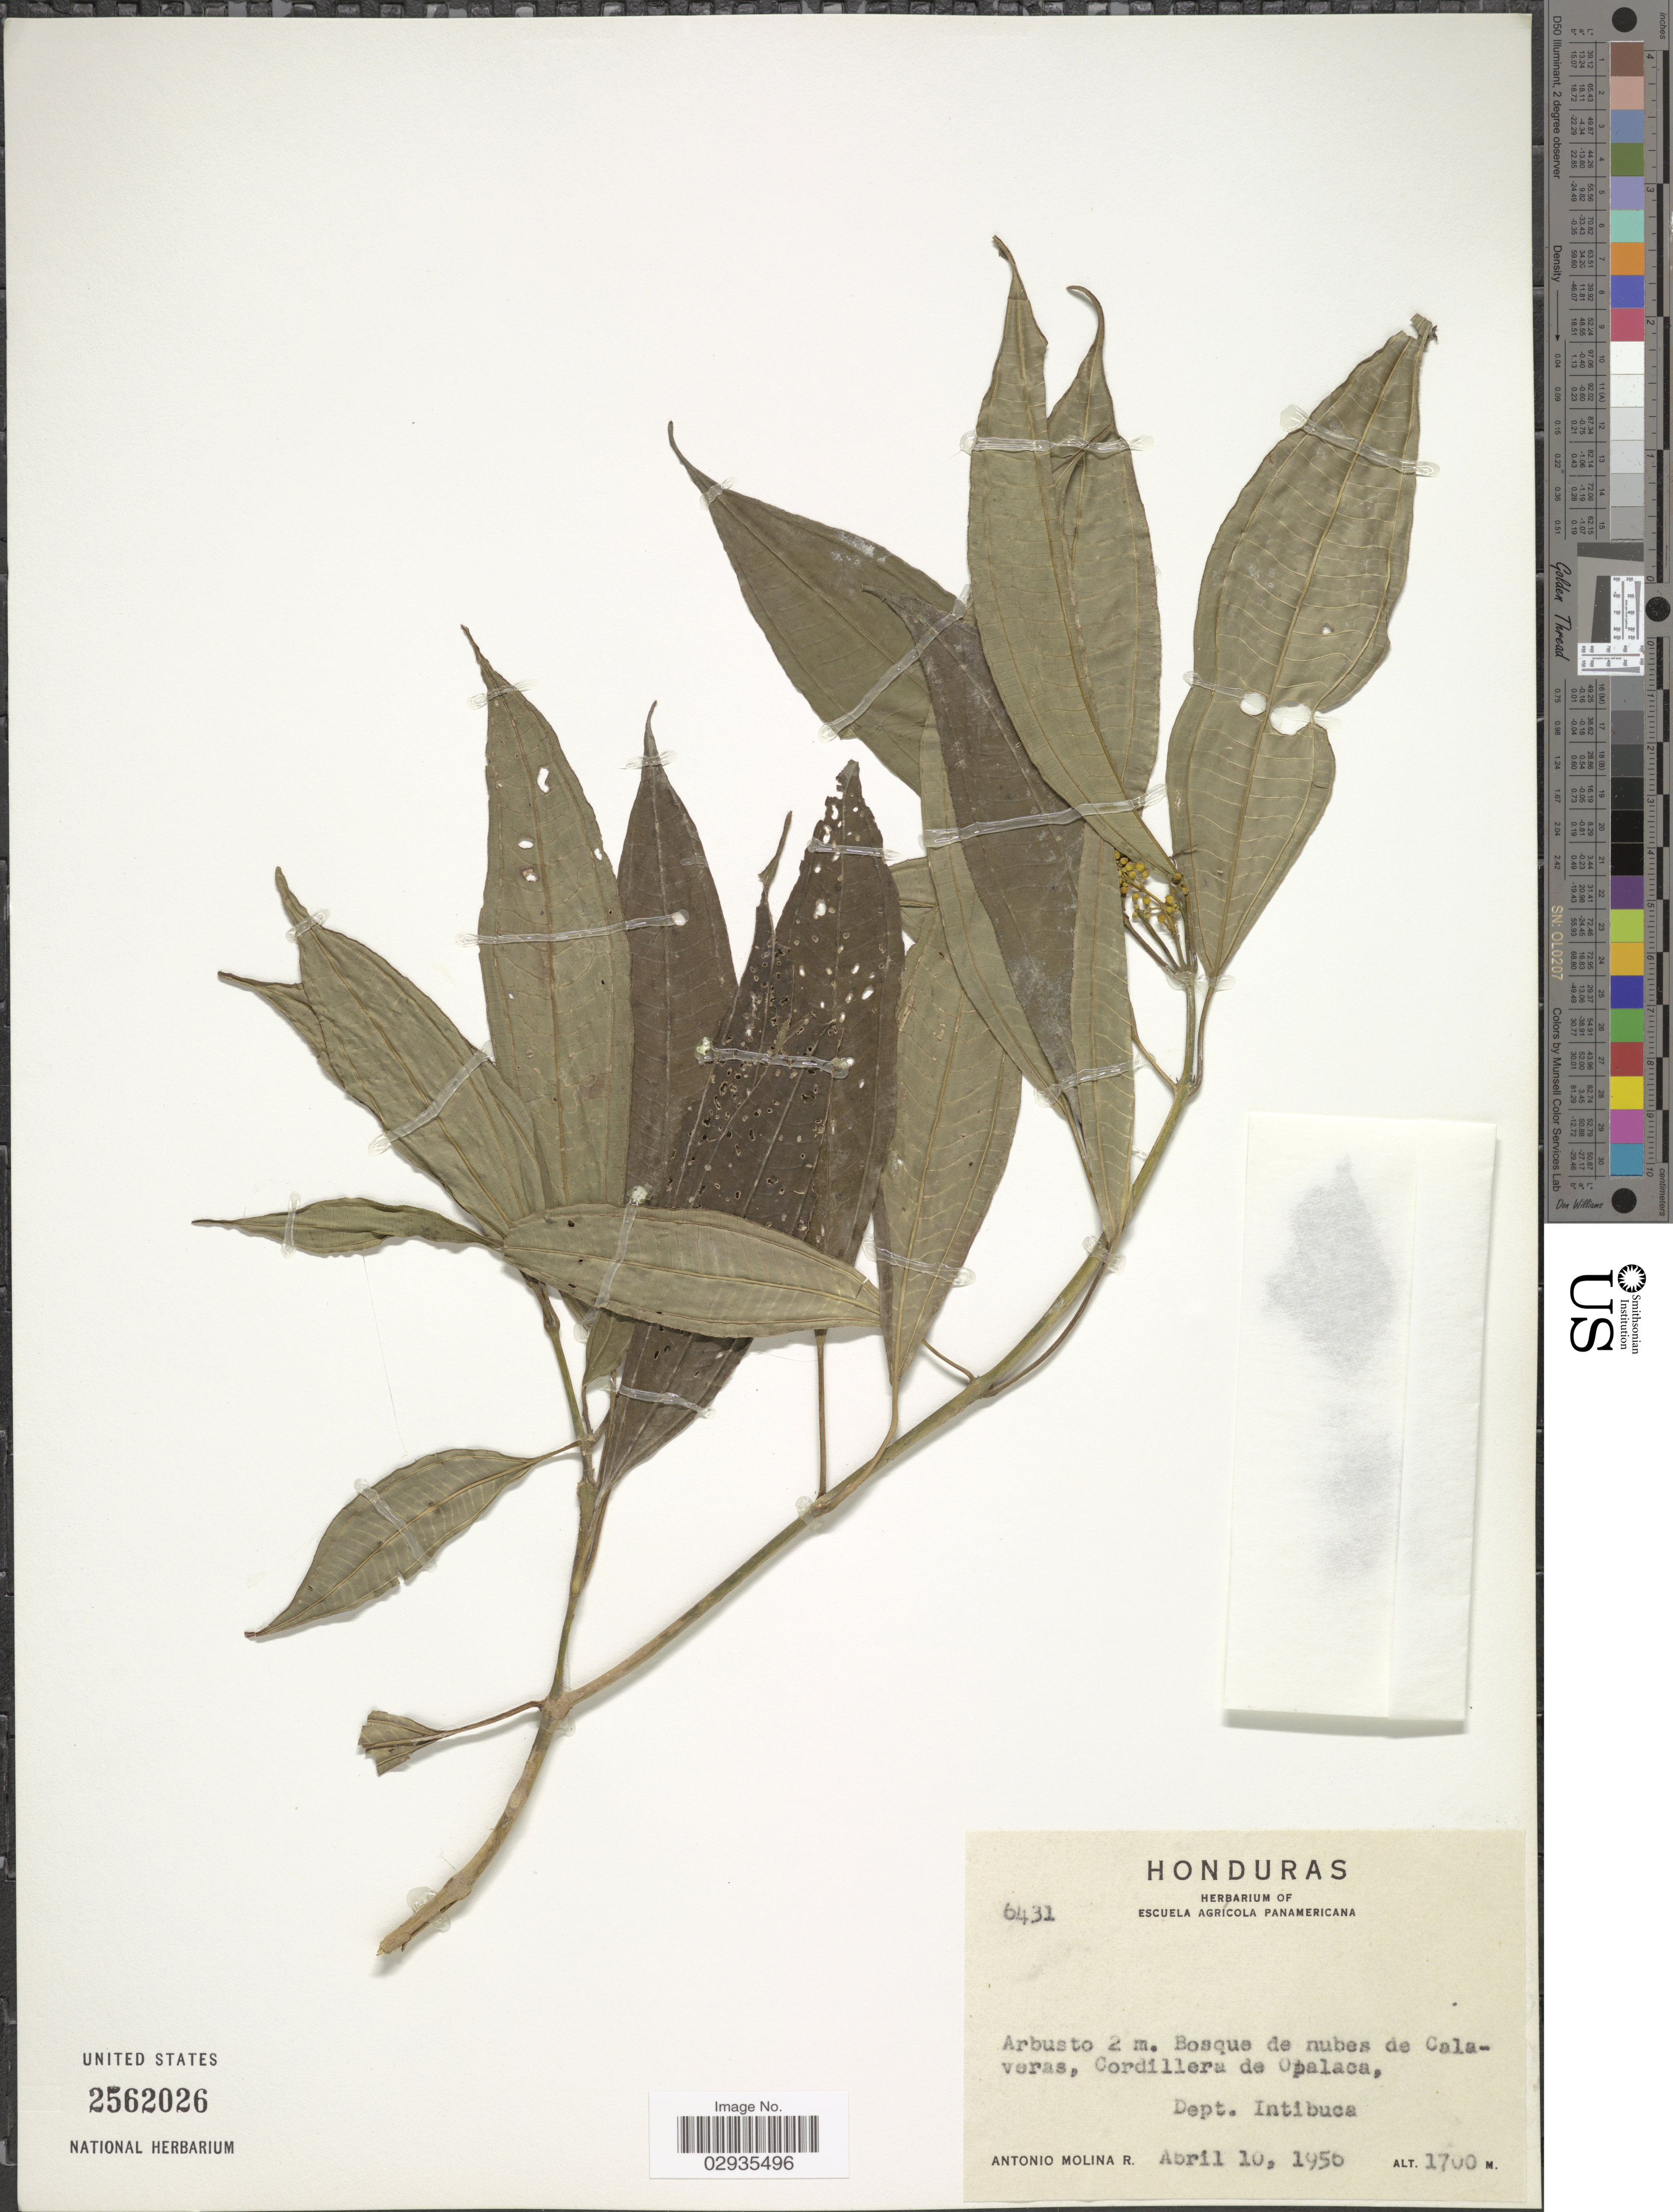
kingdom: Plantae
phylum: Tracheophyta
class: Magnoliopsida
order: Myrtales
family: Melastomataceae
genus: Miconia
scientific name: Miconia sp.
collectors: A. Molina R.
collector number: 6431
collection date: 1950-04-10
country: Honduras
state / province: Intibuca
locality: Bosque de nubes de Calaveras, Cordillera de Opalaca, Dept. Intibuca.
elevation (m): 1700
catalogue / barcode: US 2562026